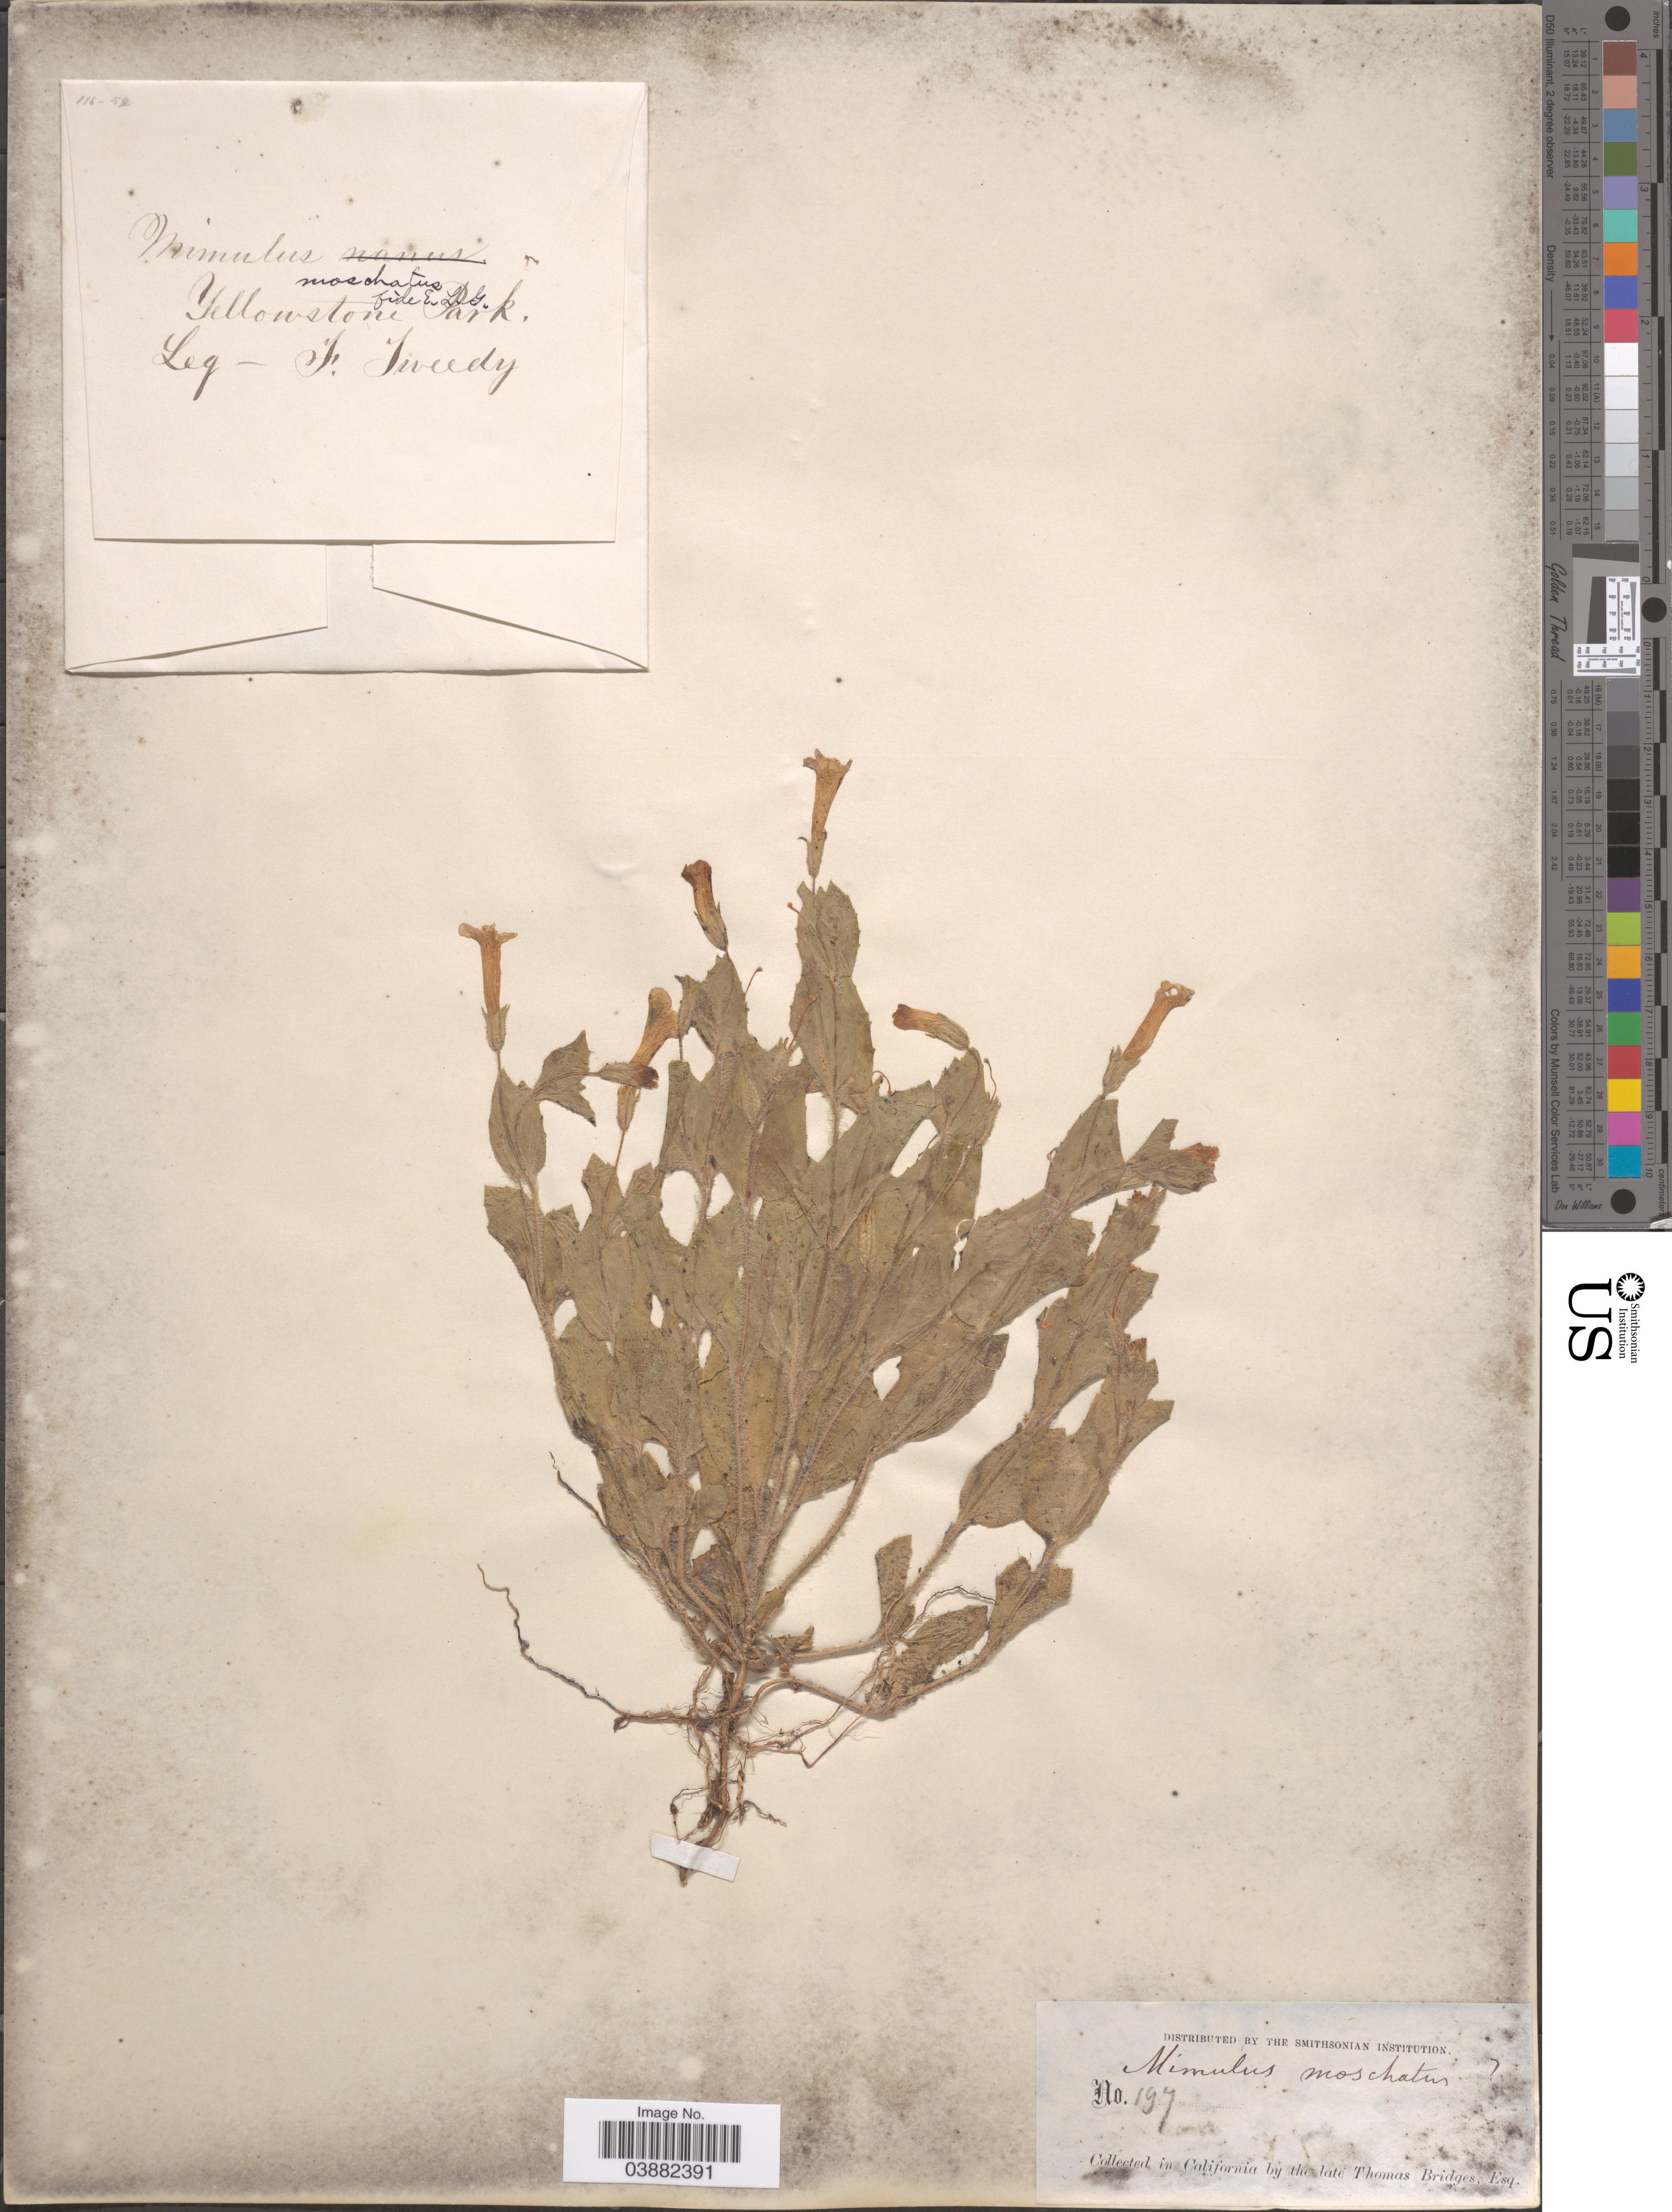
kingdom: Plantae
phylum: Tracheophyta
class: Magnoliopsida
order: Lamiales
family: Phrymaceae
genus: Mimulus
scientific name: Mimulus moschatus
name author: Douglas ex Lindl.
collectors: T. Bridges & F. Tweedy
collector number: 197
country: United States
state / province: California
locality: Yellowstone Park.